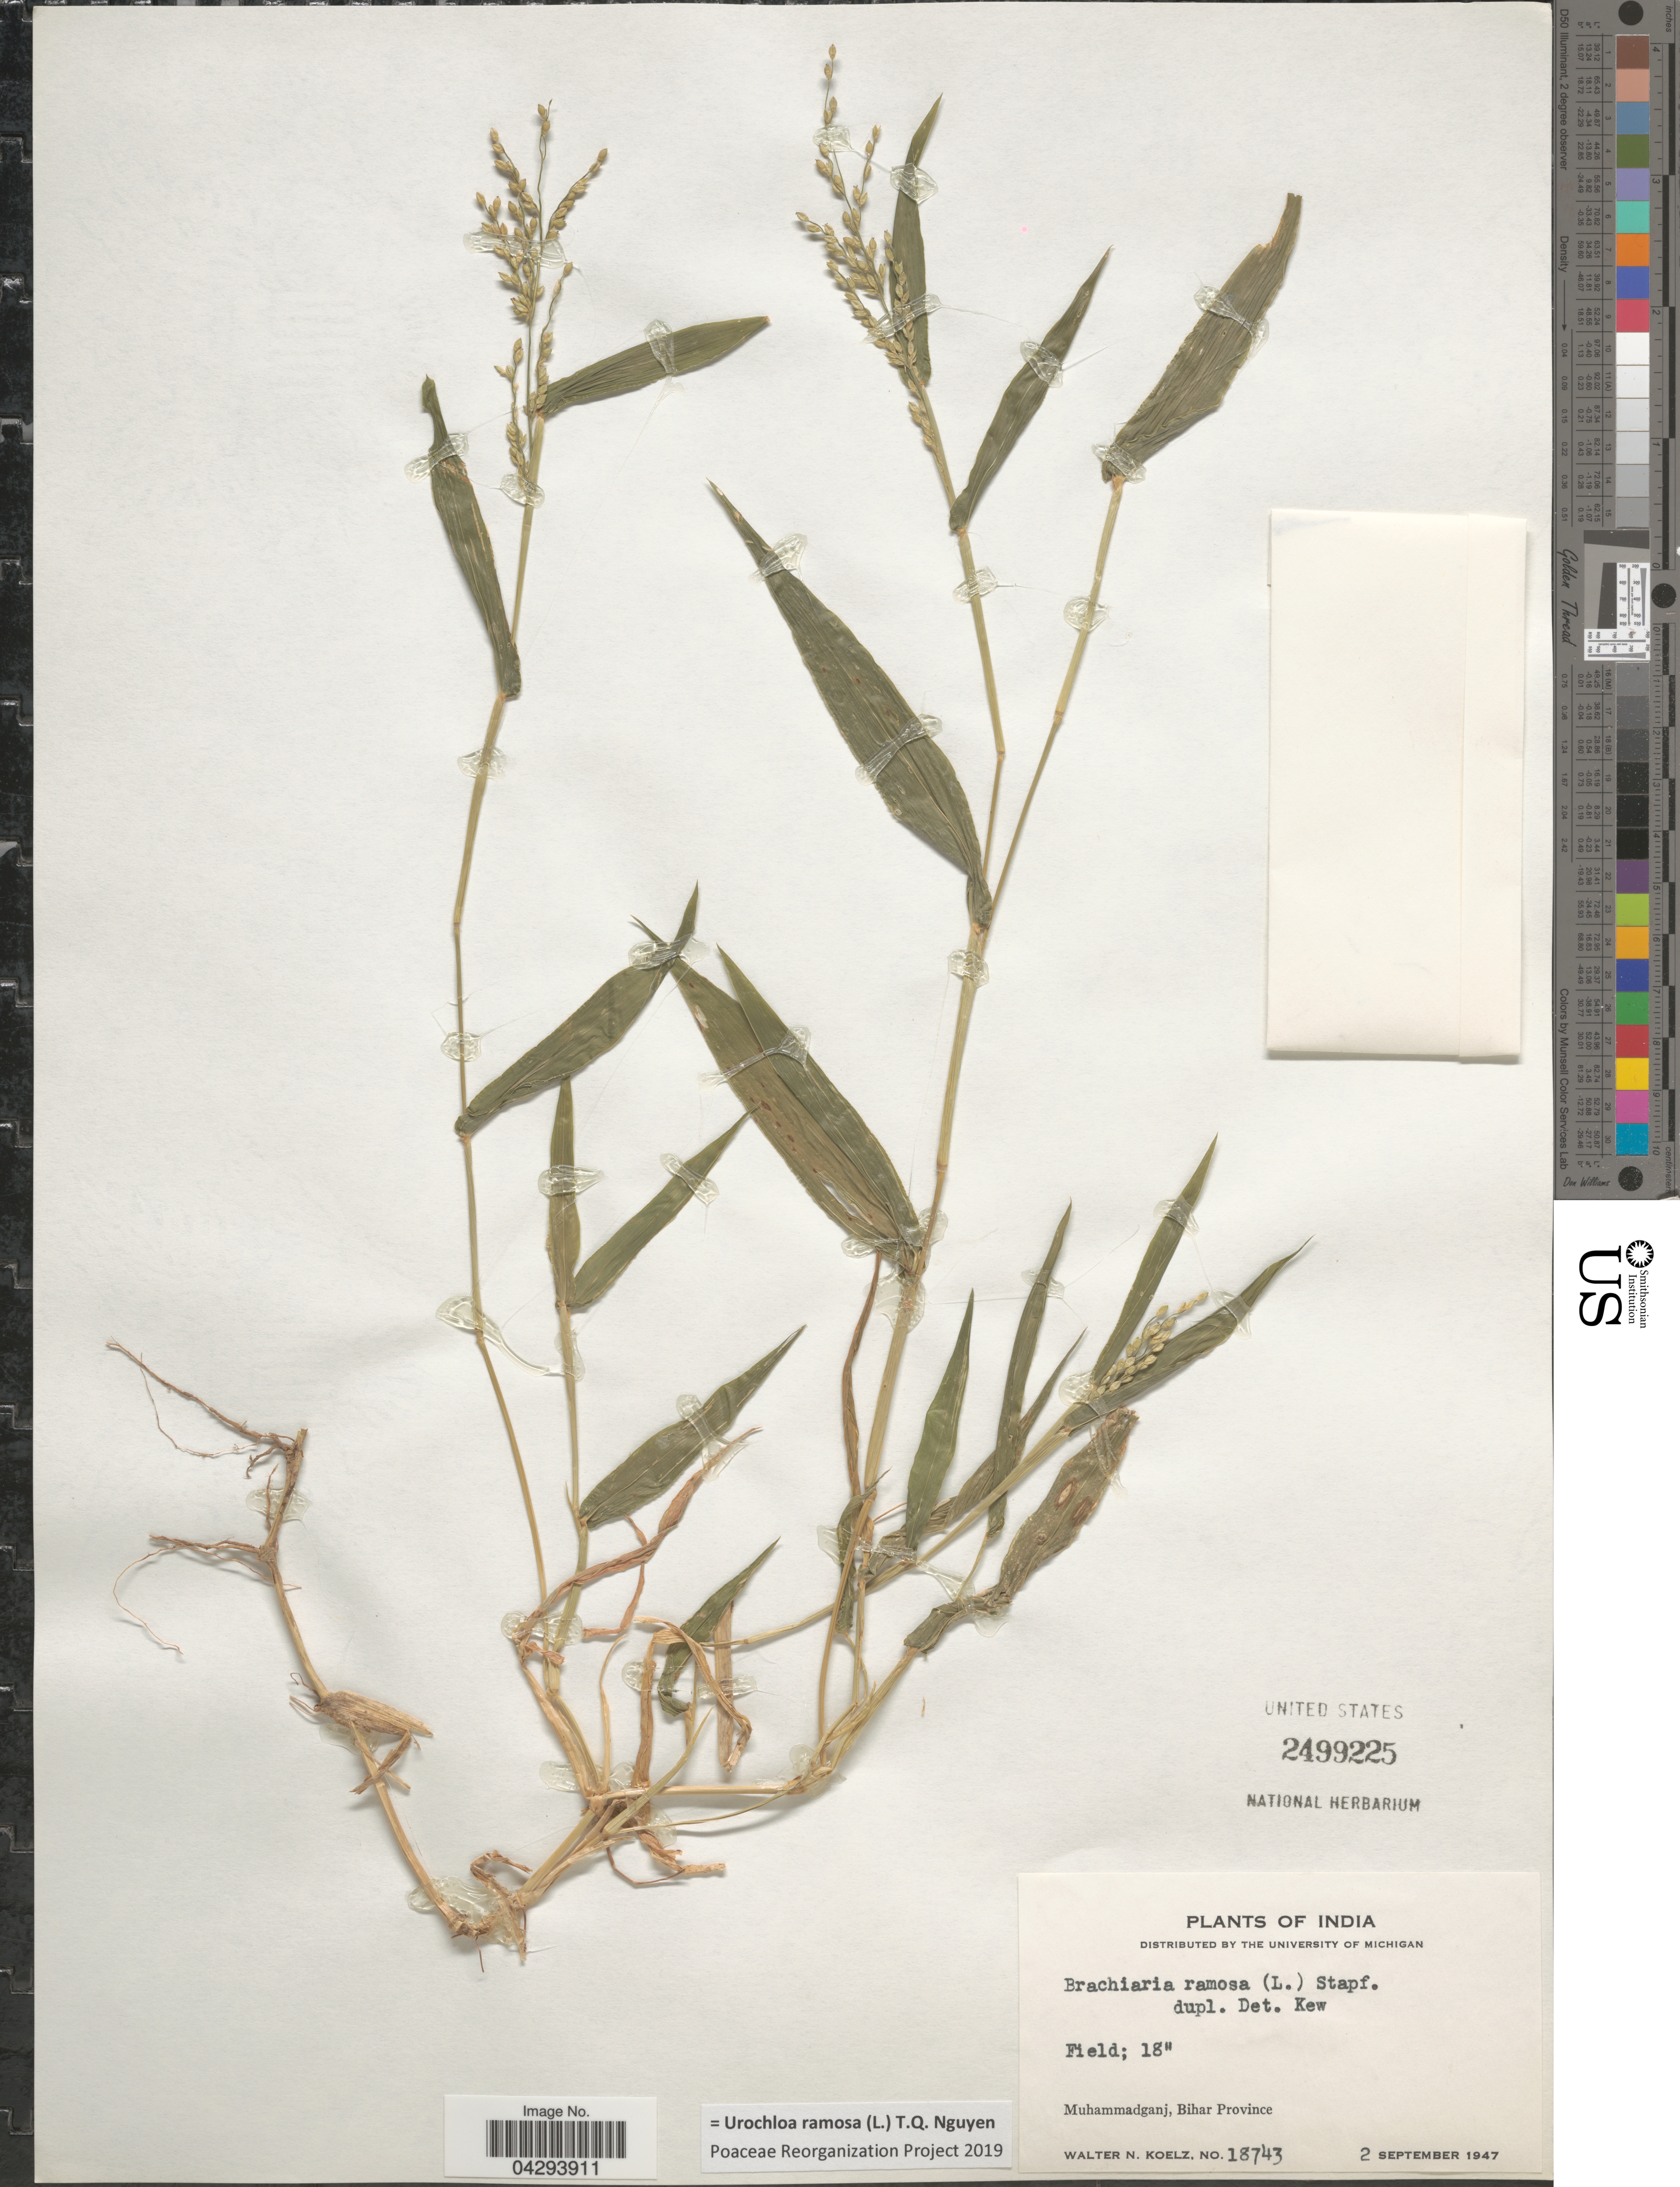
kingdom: Plantae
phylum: Tracheophyta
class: Liliopsida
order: Poales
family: Poaceae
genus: Urochloa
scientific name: Urochloa ramosa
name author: T.Q. Nguyen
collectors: W. N. Koelz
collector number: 18743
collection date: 1947-09-02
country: India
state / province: Bihar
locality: Muhammadganj.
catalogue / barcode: US 2499225